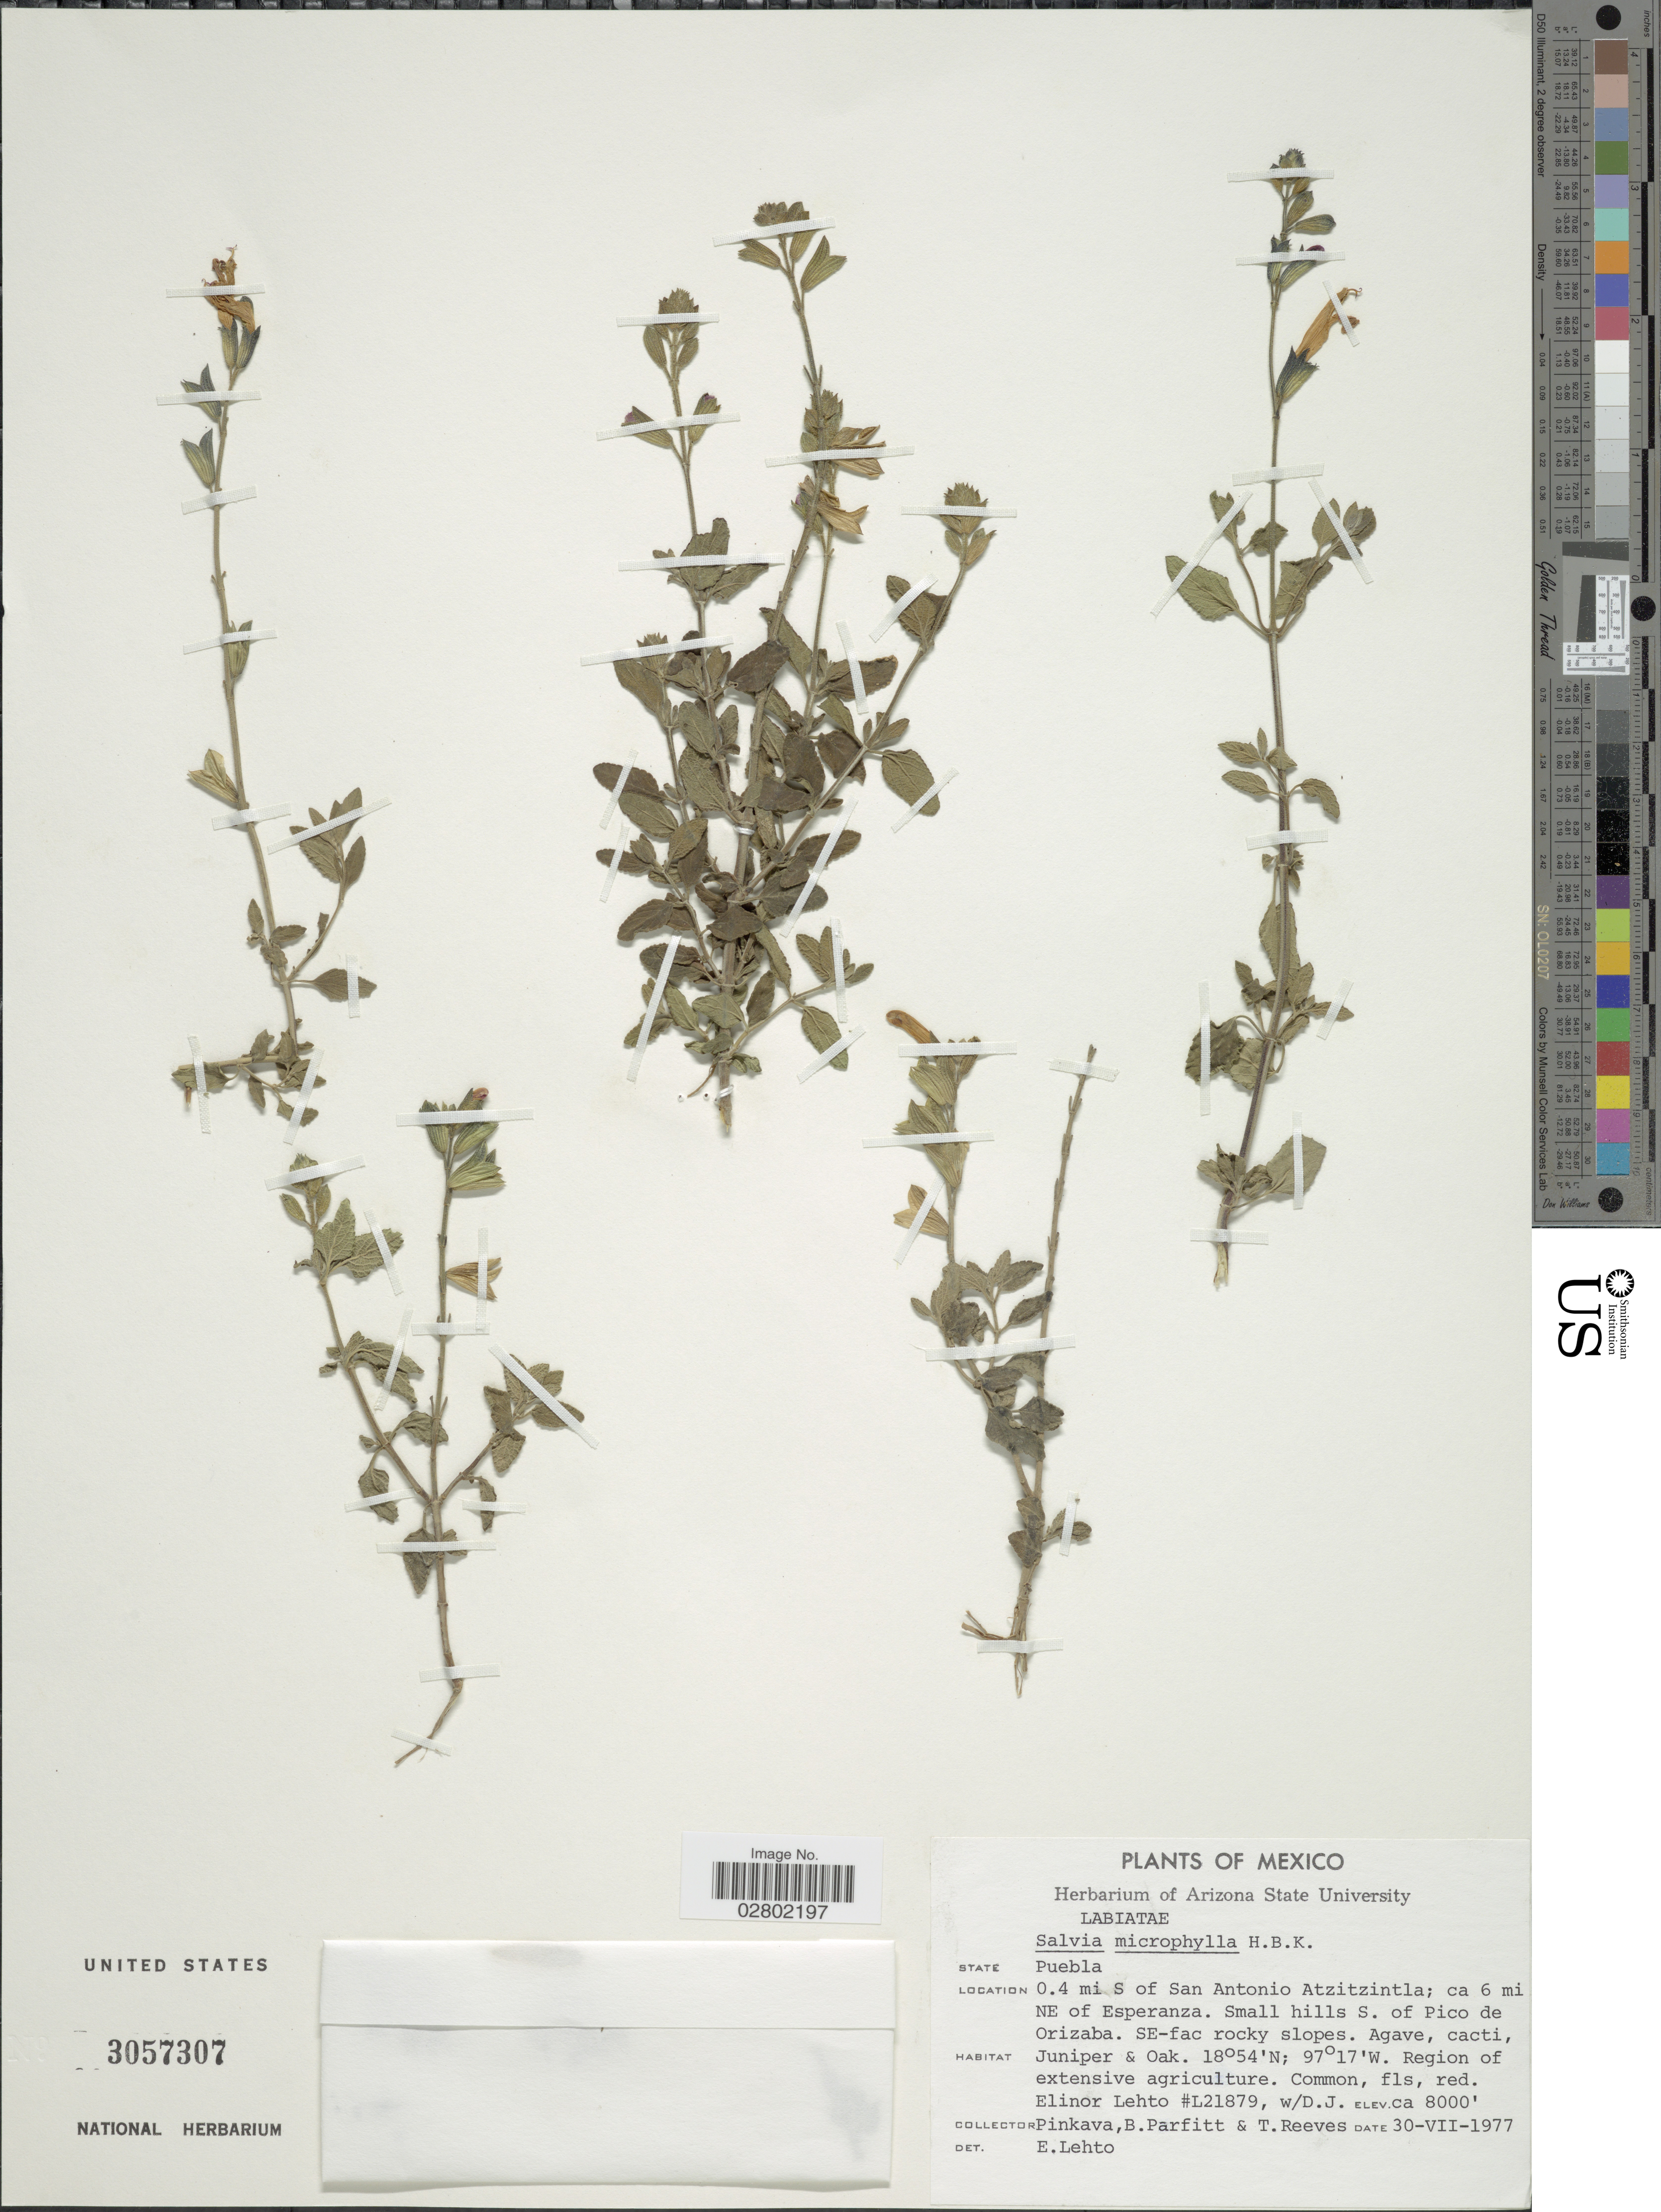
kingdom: Plantae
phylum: Tracheophyta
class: Magnoliopsida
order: Lamiales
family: Lamiaceae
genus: Salvia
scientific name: Salvia microphylla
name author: Kunth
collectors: E. Lehto, D. J. Pinkava, B. Parfitt & T. Reeves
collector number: L21879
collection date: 1977-07-30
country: Mexico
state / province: Puebla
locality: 0.4 mi S of San Antonio Atzitzintla; ca 6 mi NE of Esperanza, small hills S. of Pico de Orizaba.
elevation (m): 2438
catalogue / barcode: US 3057307